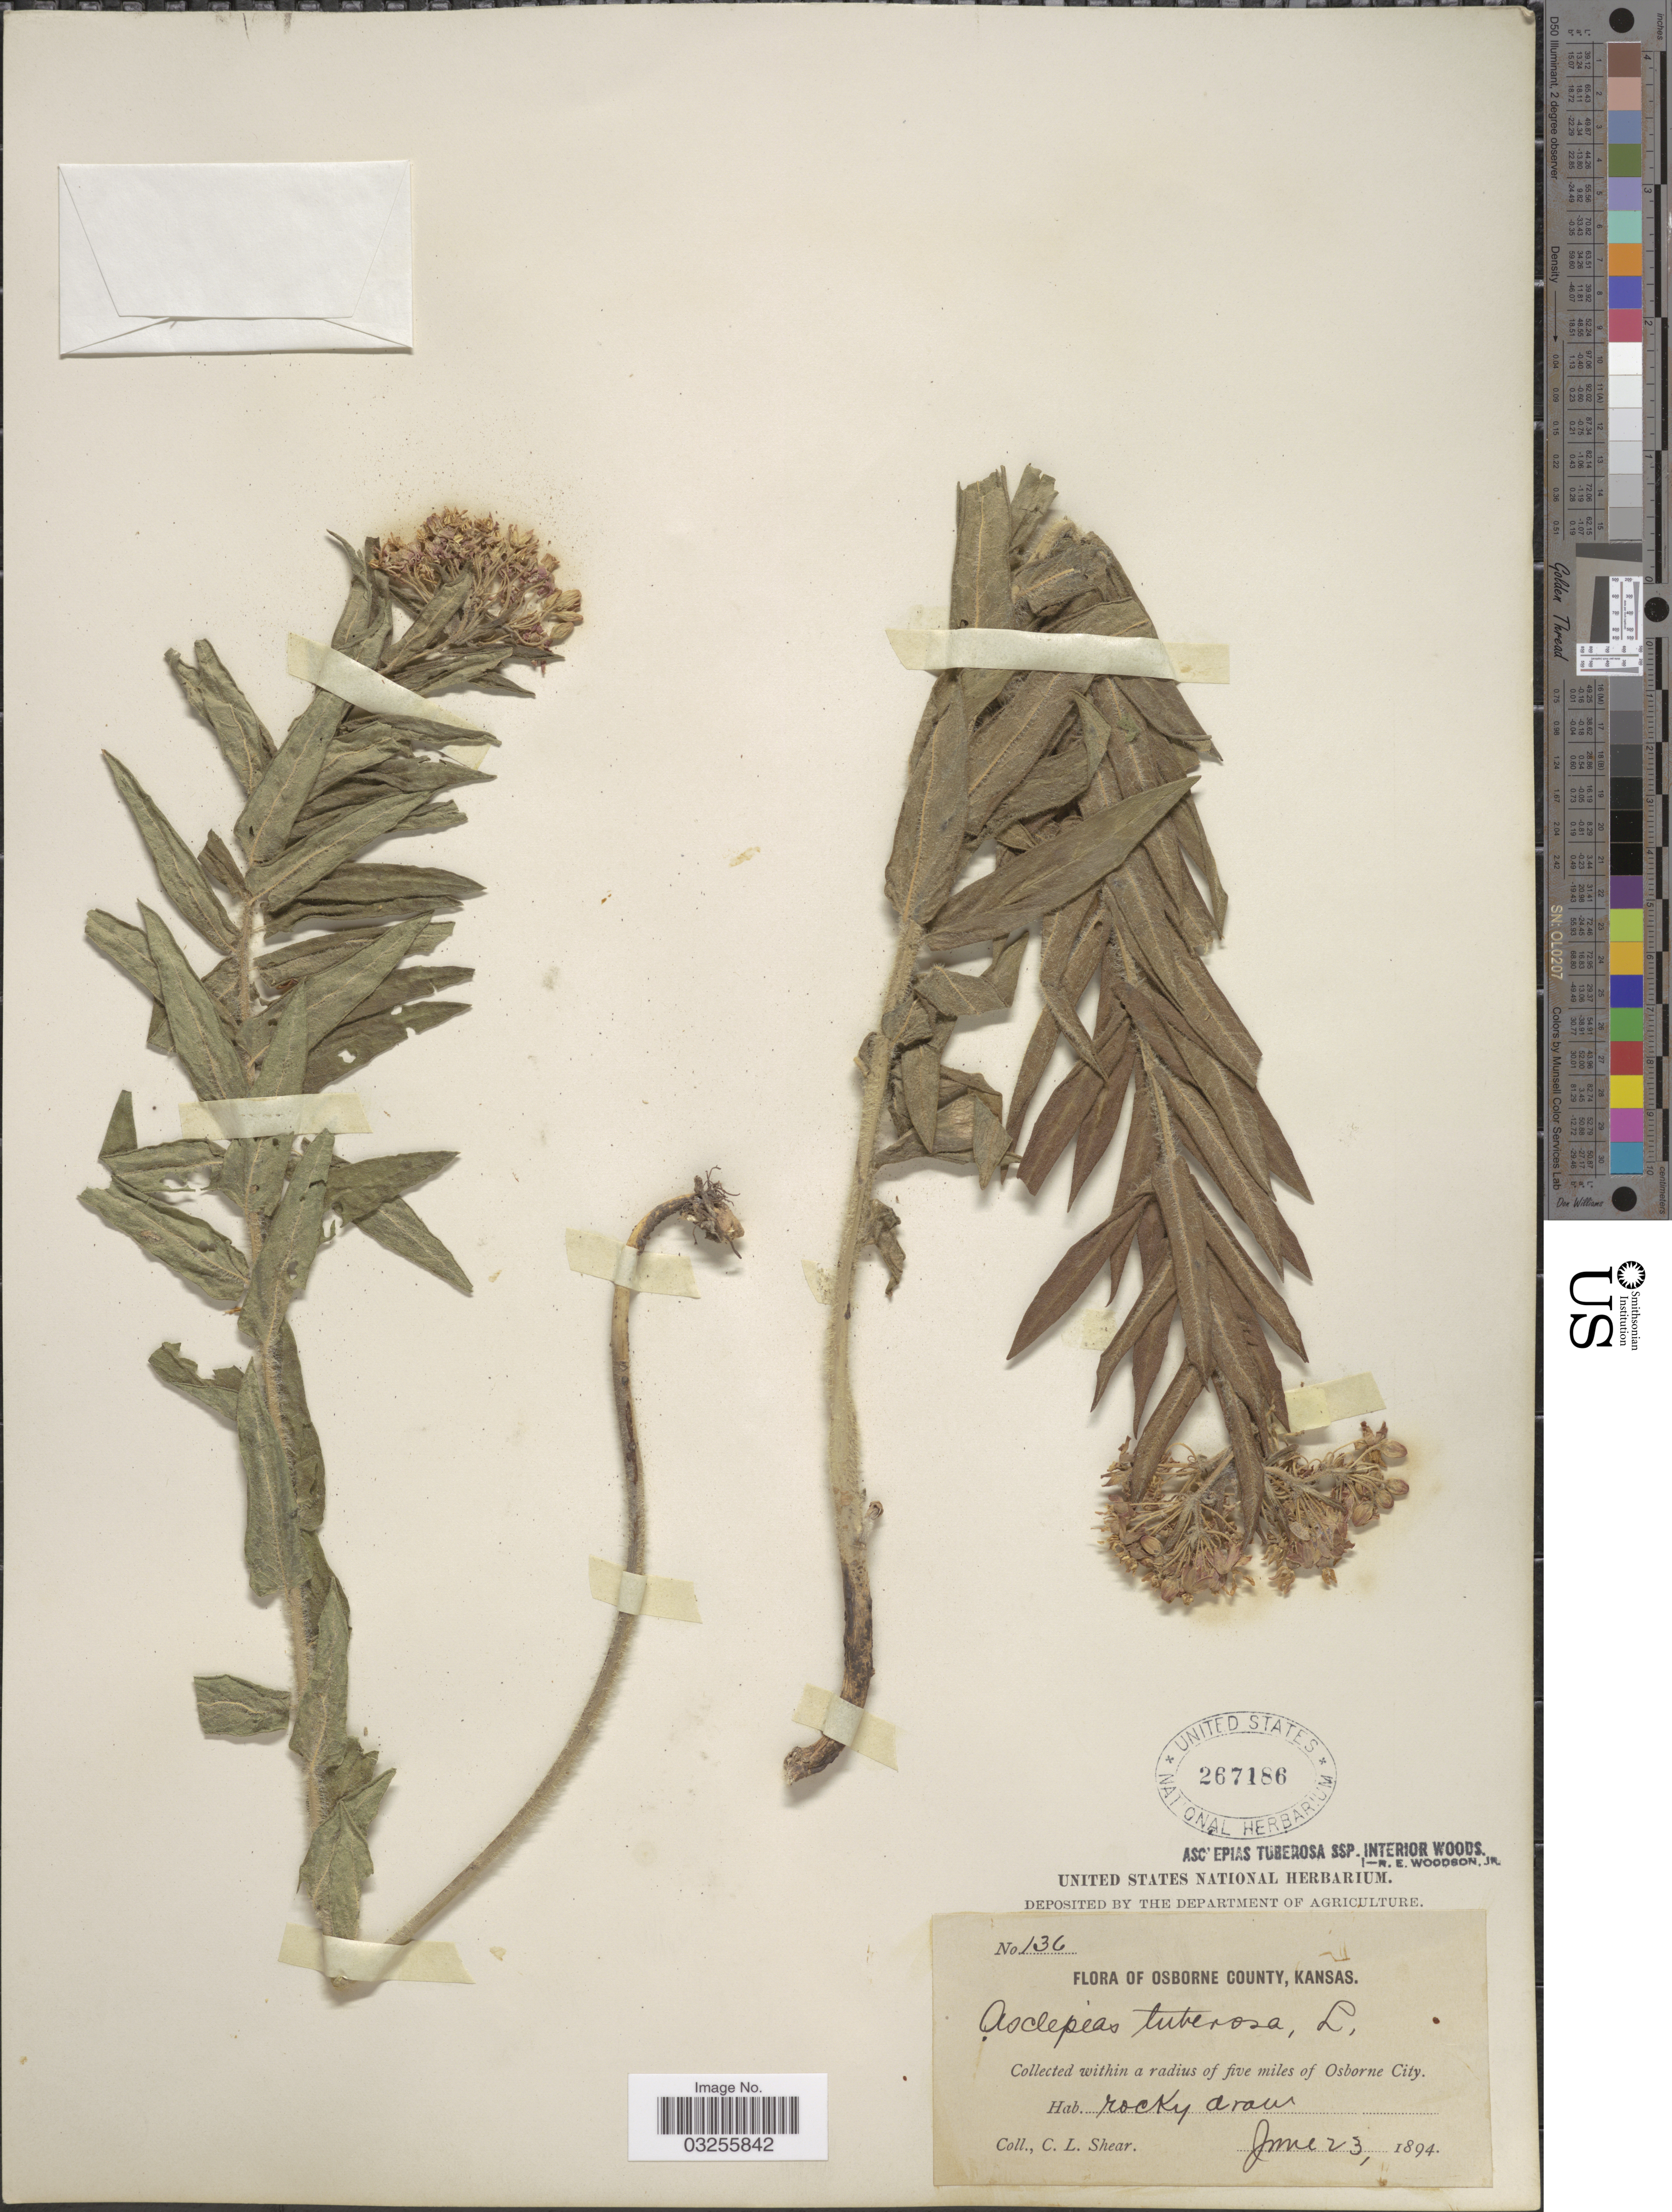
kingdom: Plantae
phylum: Tracheophyta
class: Magnoliopsida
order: Gentianales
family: Apocynaceae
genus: Asclepias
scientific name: Asclepias tuberosa subsp. interior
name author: Woodson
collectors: C. L. Shear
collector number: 136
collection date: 1894-06-23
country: United States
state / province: Kansas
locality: Osborne County. Within a radius of five miles of Osborne City.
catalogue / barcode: US 267186